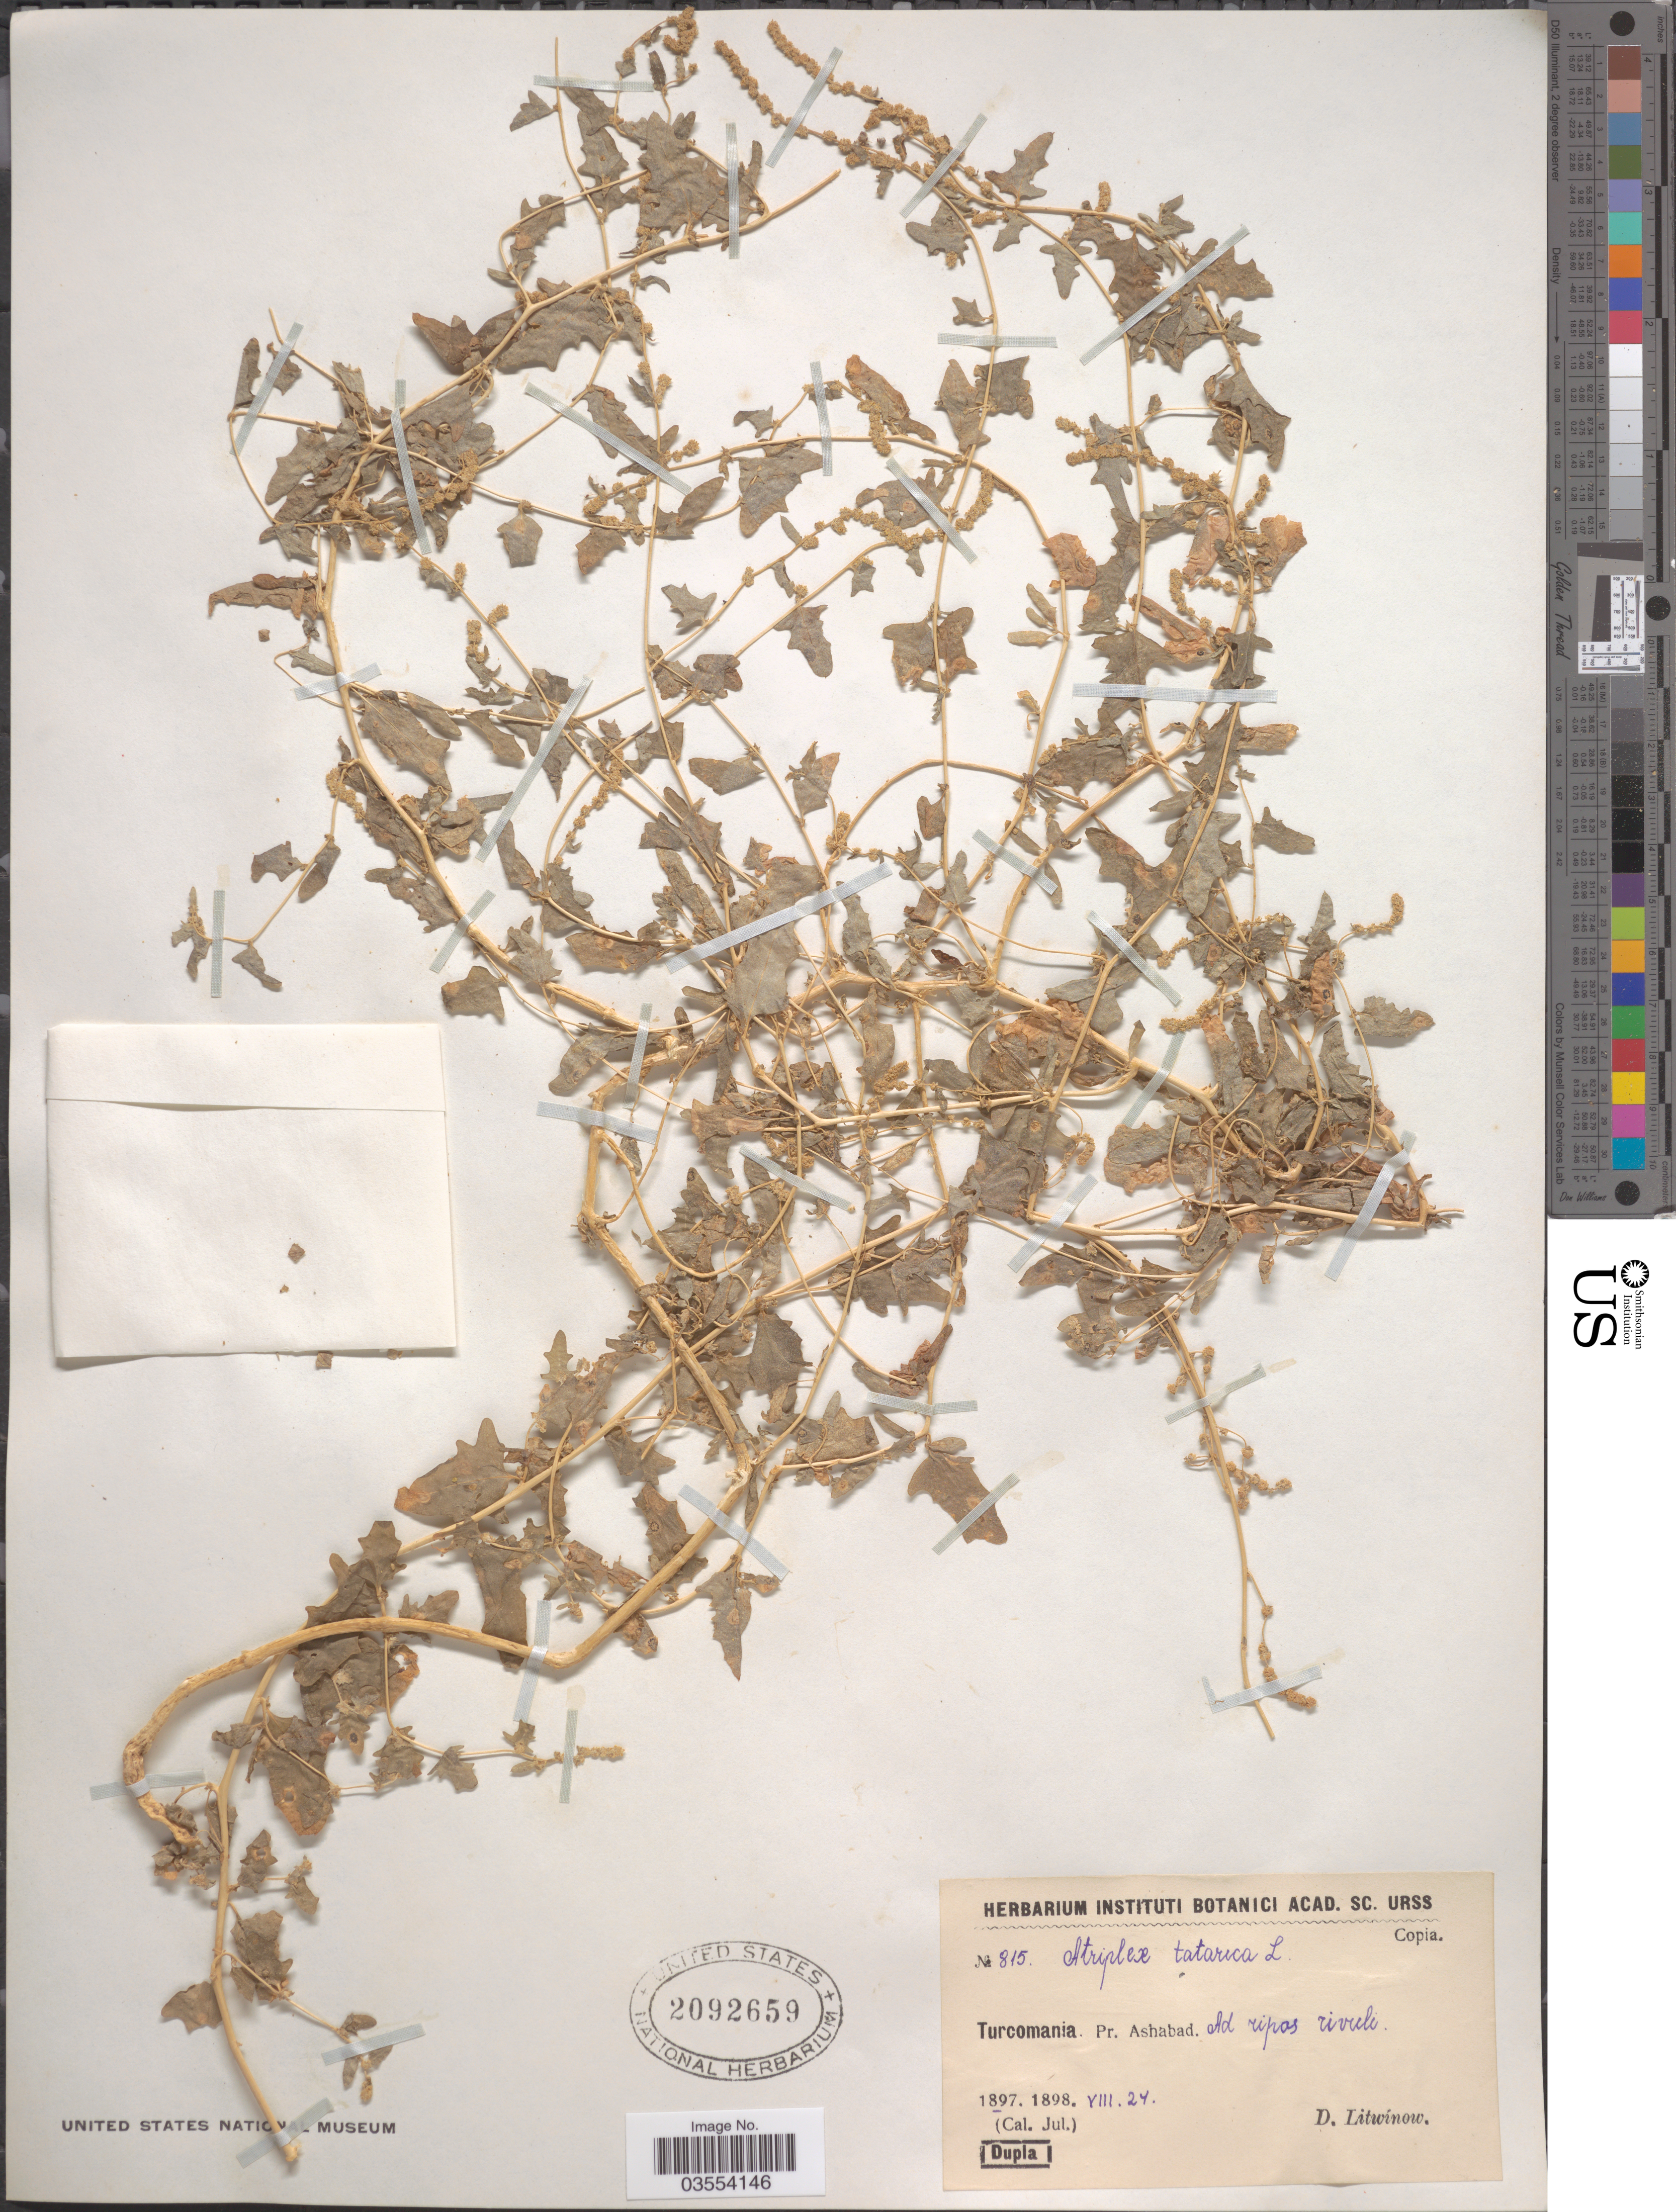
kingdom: Plantae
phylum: Tracheophyta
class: Magnoliopsida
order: Caryophyllales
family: Amaranthaceae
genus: Atriplex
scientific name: Atriplex tatarica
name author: L.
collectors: D. Litwinow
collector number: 815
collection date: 1897-08-24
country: Turkmenistan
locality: Turcomania. Pr. Ashabad. Ad ripas rivuli.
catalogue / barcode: US 2092659